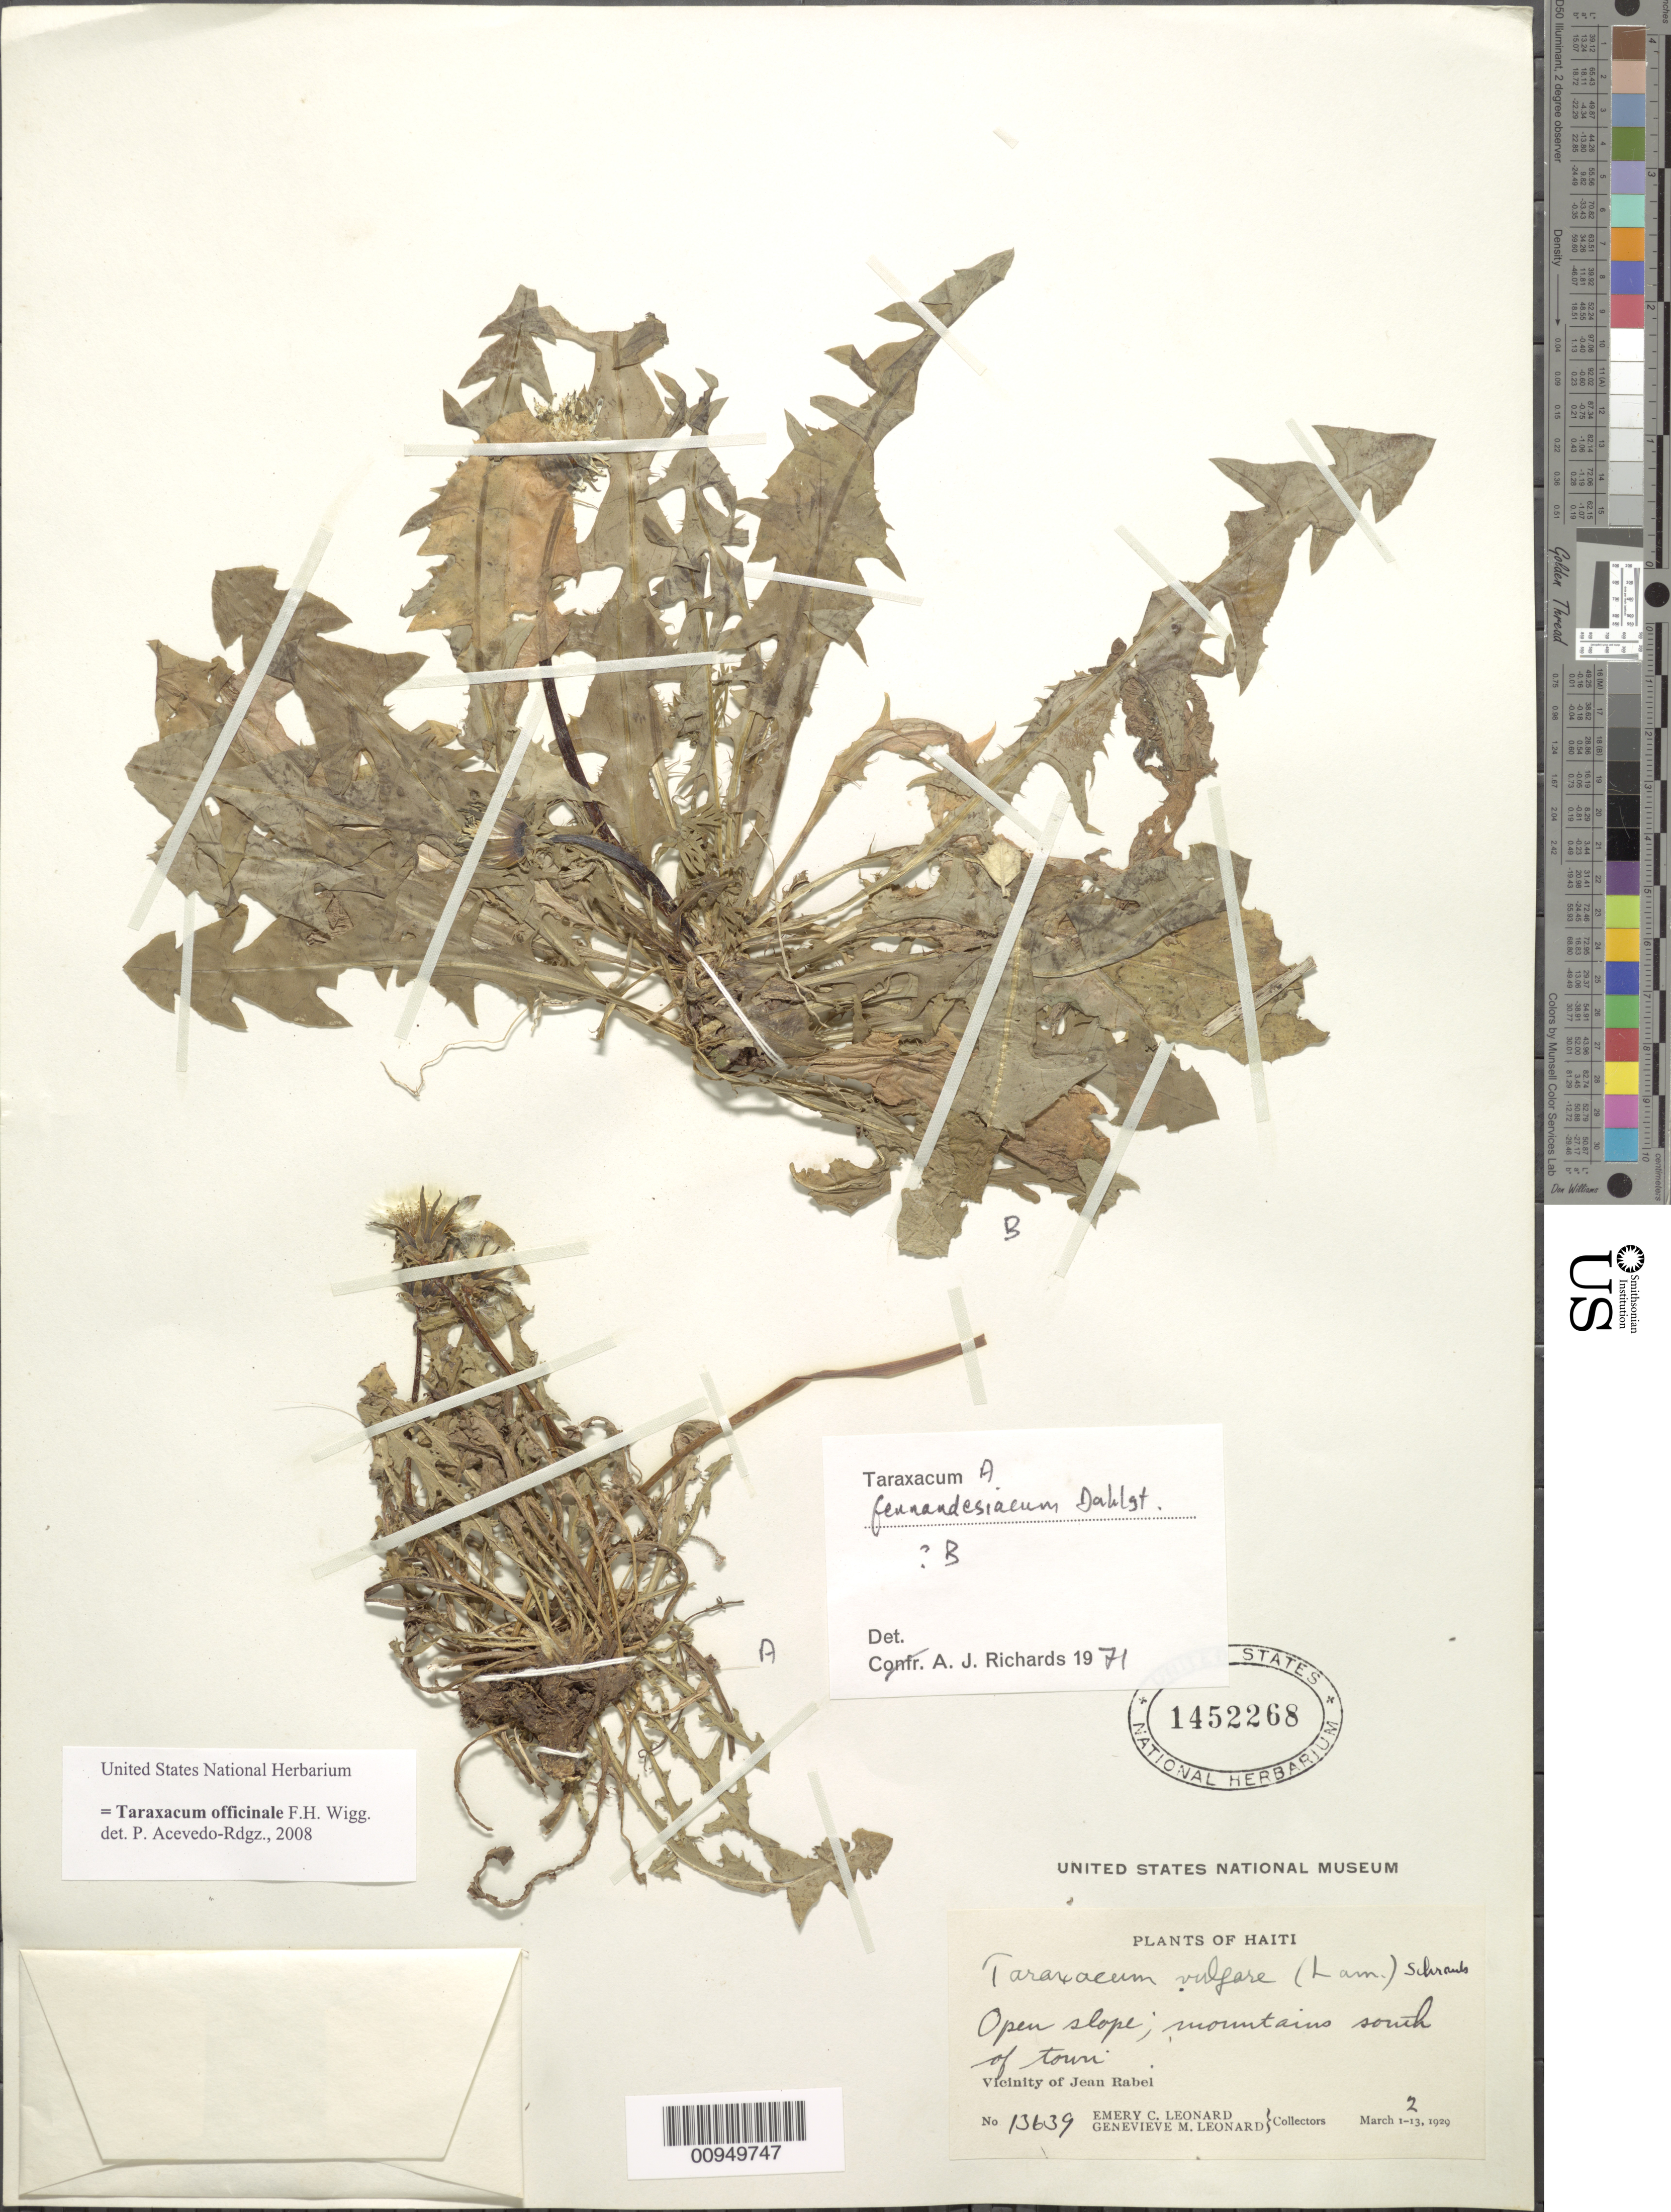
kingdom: Plantae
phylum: Tracheophyta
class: Magnoliopsida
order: Asterales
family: Asteraceae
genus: Taraxacum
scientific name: Taraxacum officinale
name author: G.H. Weber ex F.H. Wigg.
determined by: Acevedo-Rodríguez, P., (BOT), Smithsonian Institution - National Museum of Natural History (UNITED STATES)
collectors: E. C. Leonard & G. M. Leonard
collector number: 13639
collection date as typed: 02 Mar 1929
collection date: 1929-03-02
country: Haiti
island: Hispaniola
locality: Vicinity of Jean Rabel, mountains S of town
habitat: Open slope on mountains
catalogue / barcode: US 1452268